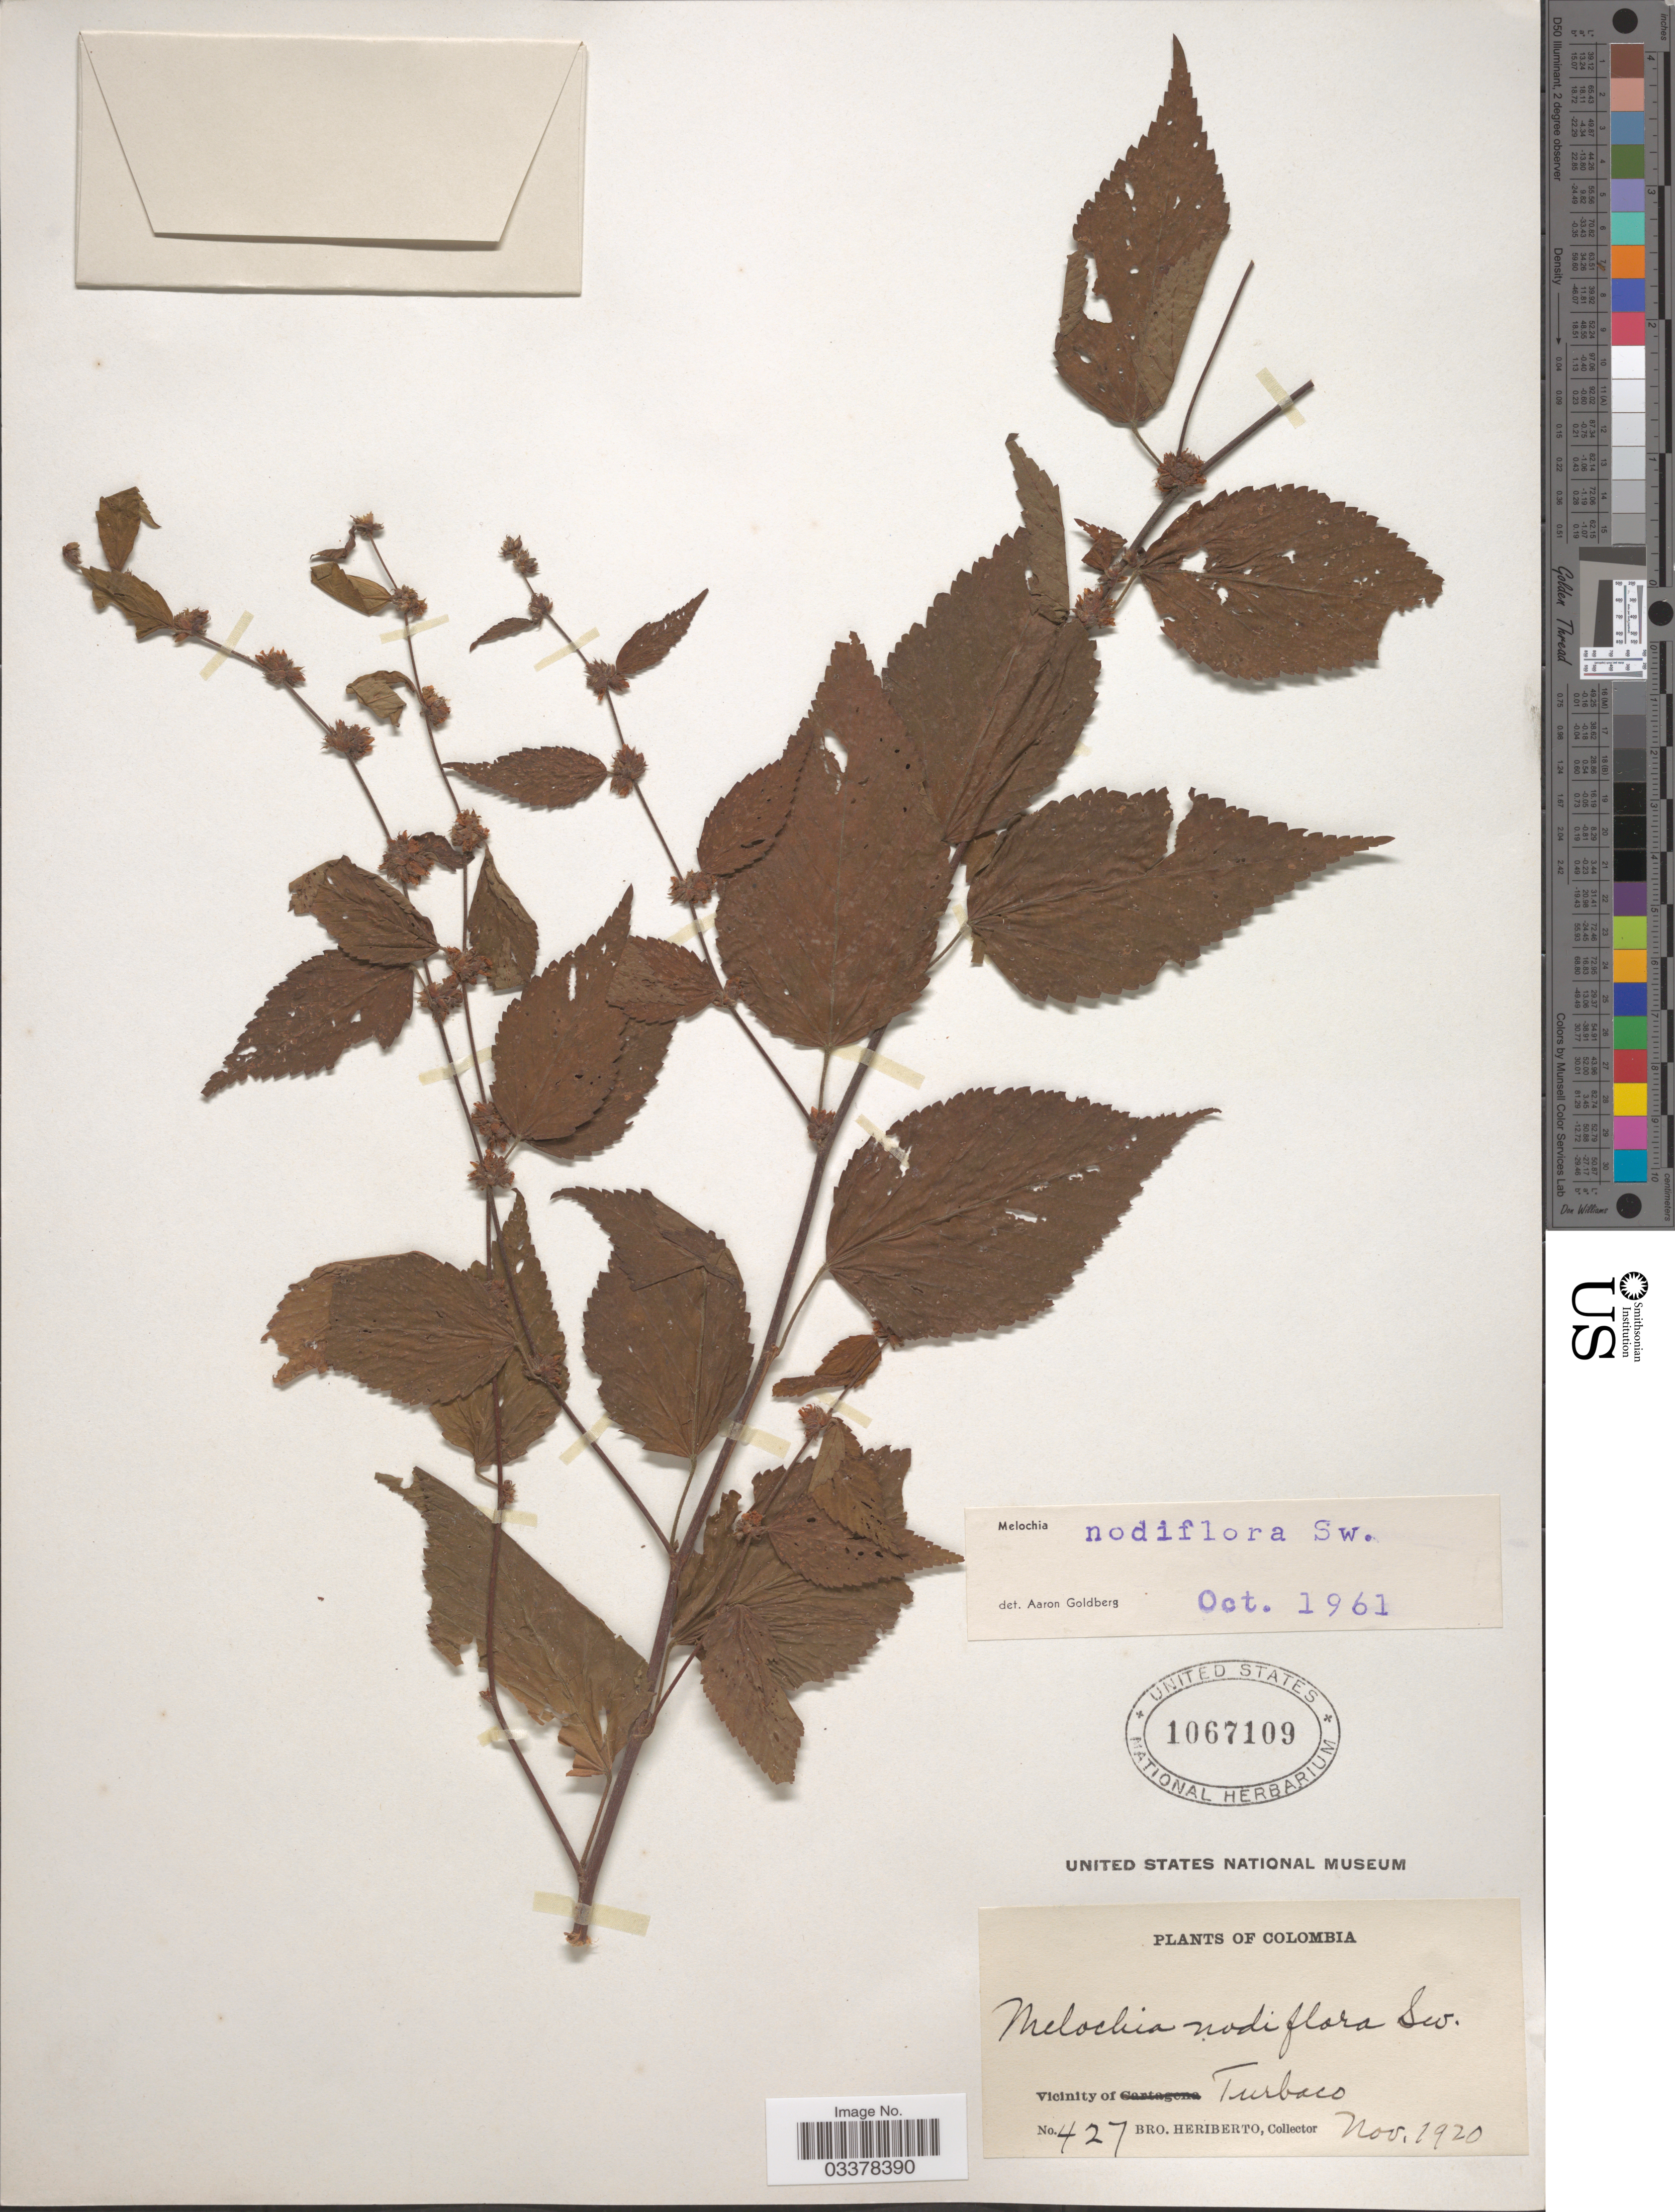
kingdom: Plantae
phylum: Tracheophyta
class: Magnoliopsida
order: Malvales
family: Malvaceae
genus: Melochia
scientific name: Melochia nodiflora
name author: Sw.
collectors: B. Heriberto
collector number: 427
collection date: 1920-11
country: Colombia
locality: Vicinity of Turbaco.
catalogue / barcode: US 1067109